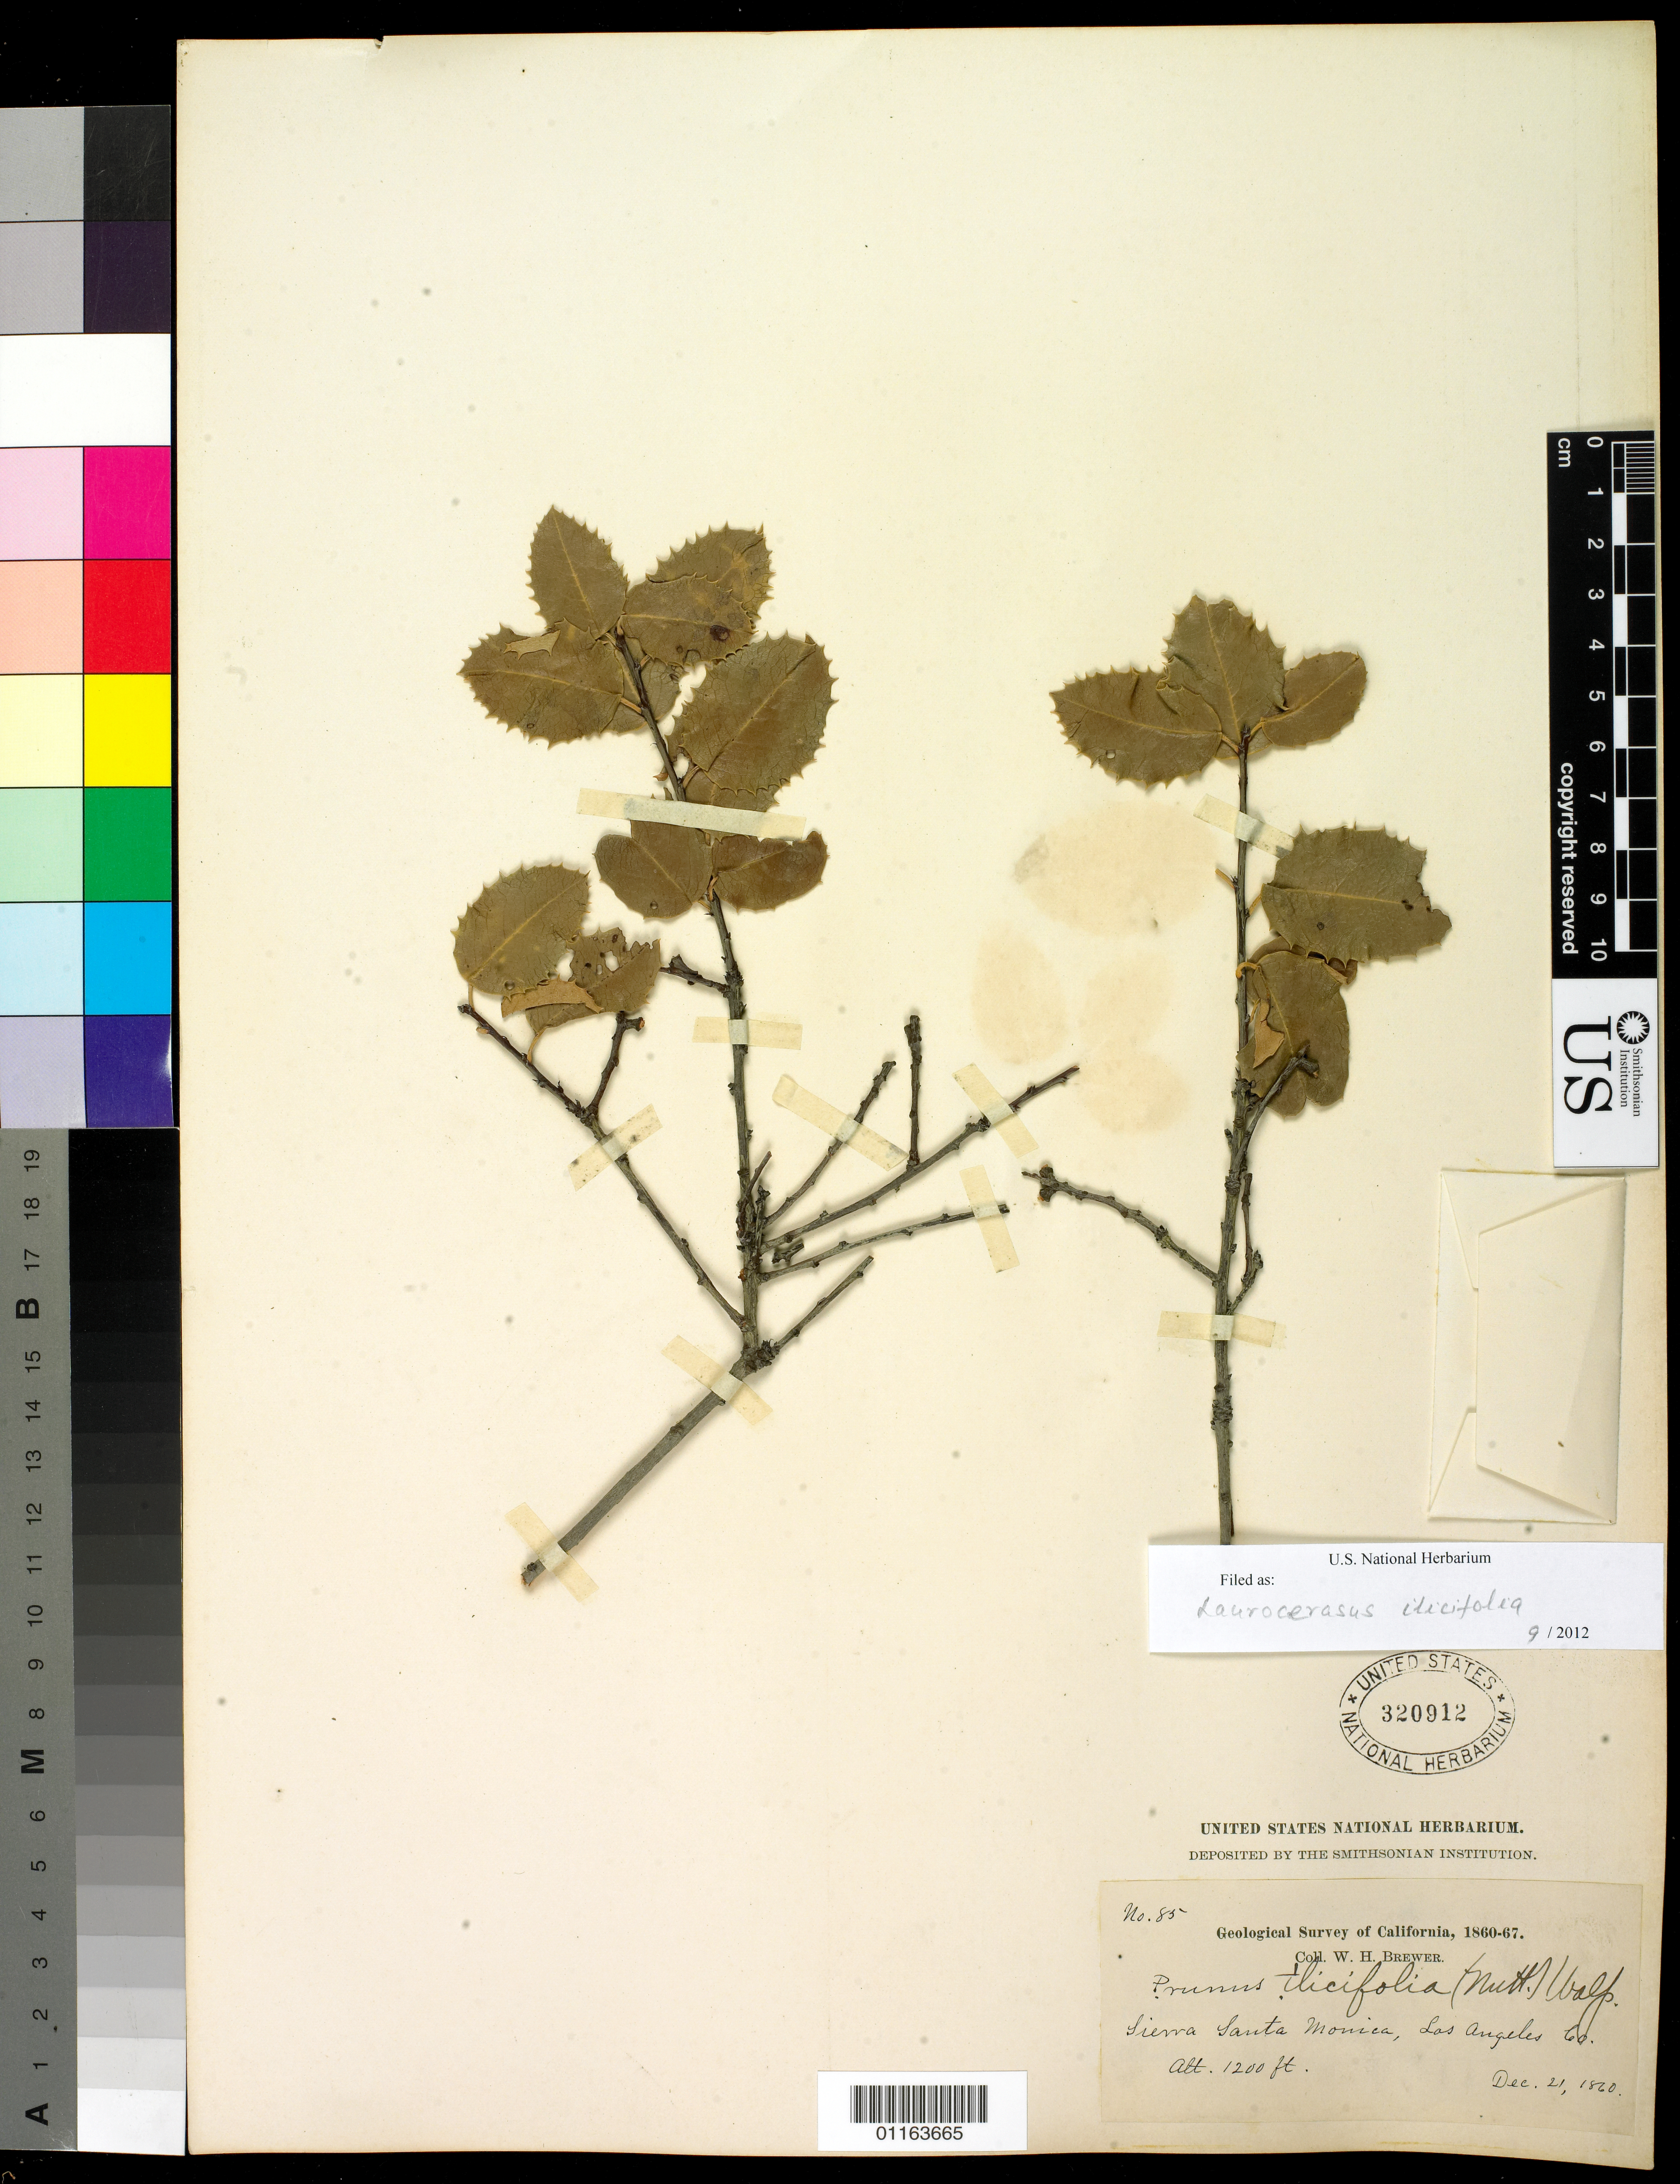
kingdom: Plantae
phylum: Tracheophyta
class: Magnoliopsida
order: Rosales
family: Rosaceae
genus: Prunus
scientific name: Prunus ilicifolia var. ilicifolia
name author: (Nutt. ex Hook. & Arn.) D. Dietr.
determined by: Strong, Mark T., (BOT), Smithsonian Institution - National Museum of Natural History (UNITED STATES)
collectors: W. H. Brewer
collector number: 85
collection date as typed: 21 Dec 1860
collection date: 1860-12-21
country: United States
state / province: California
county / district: Los Angeles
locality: Sierra Santa Monica.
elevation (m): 366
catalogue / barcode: US 320912